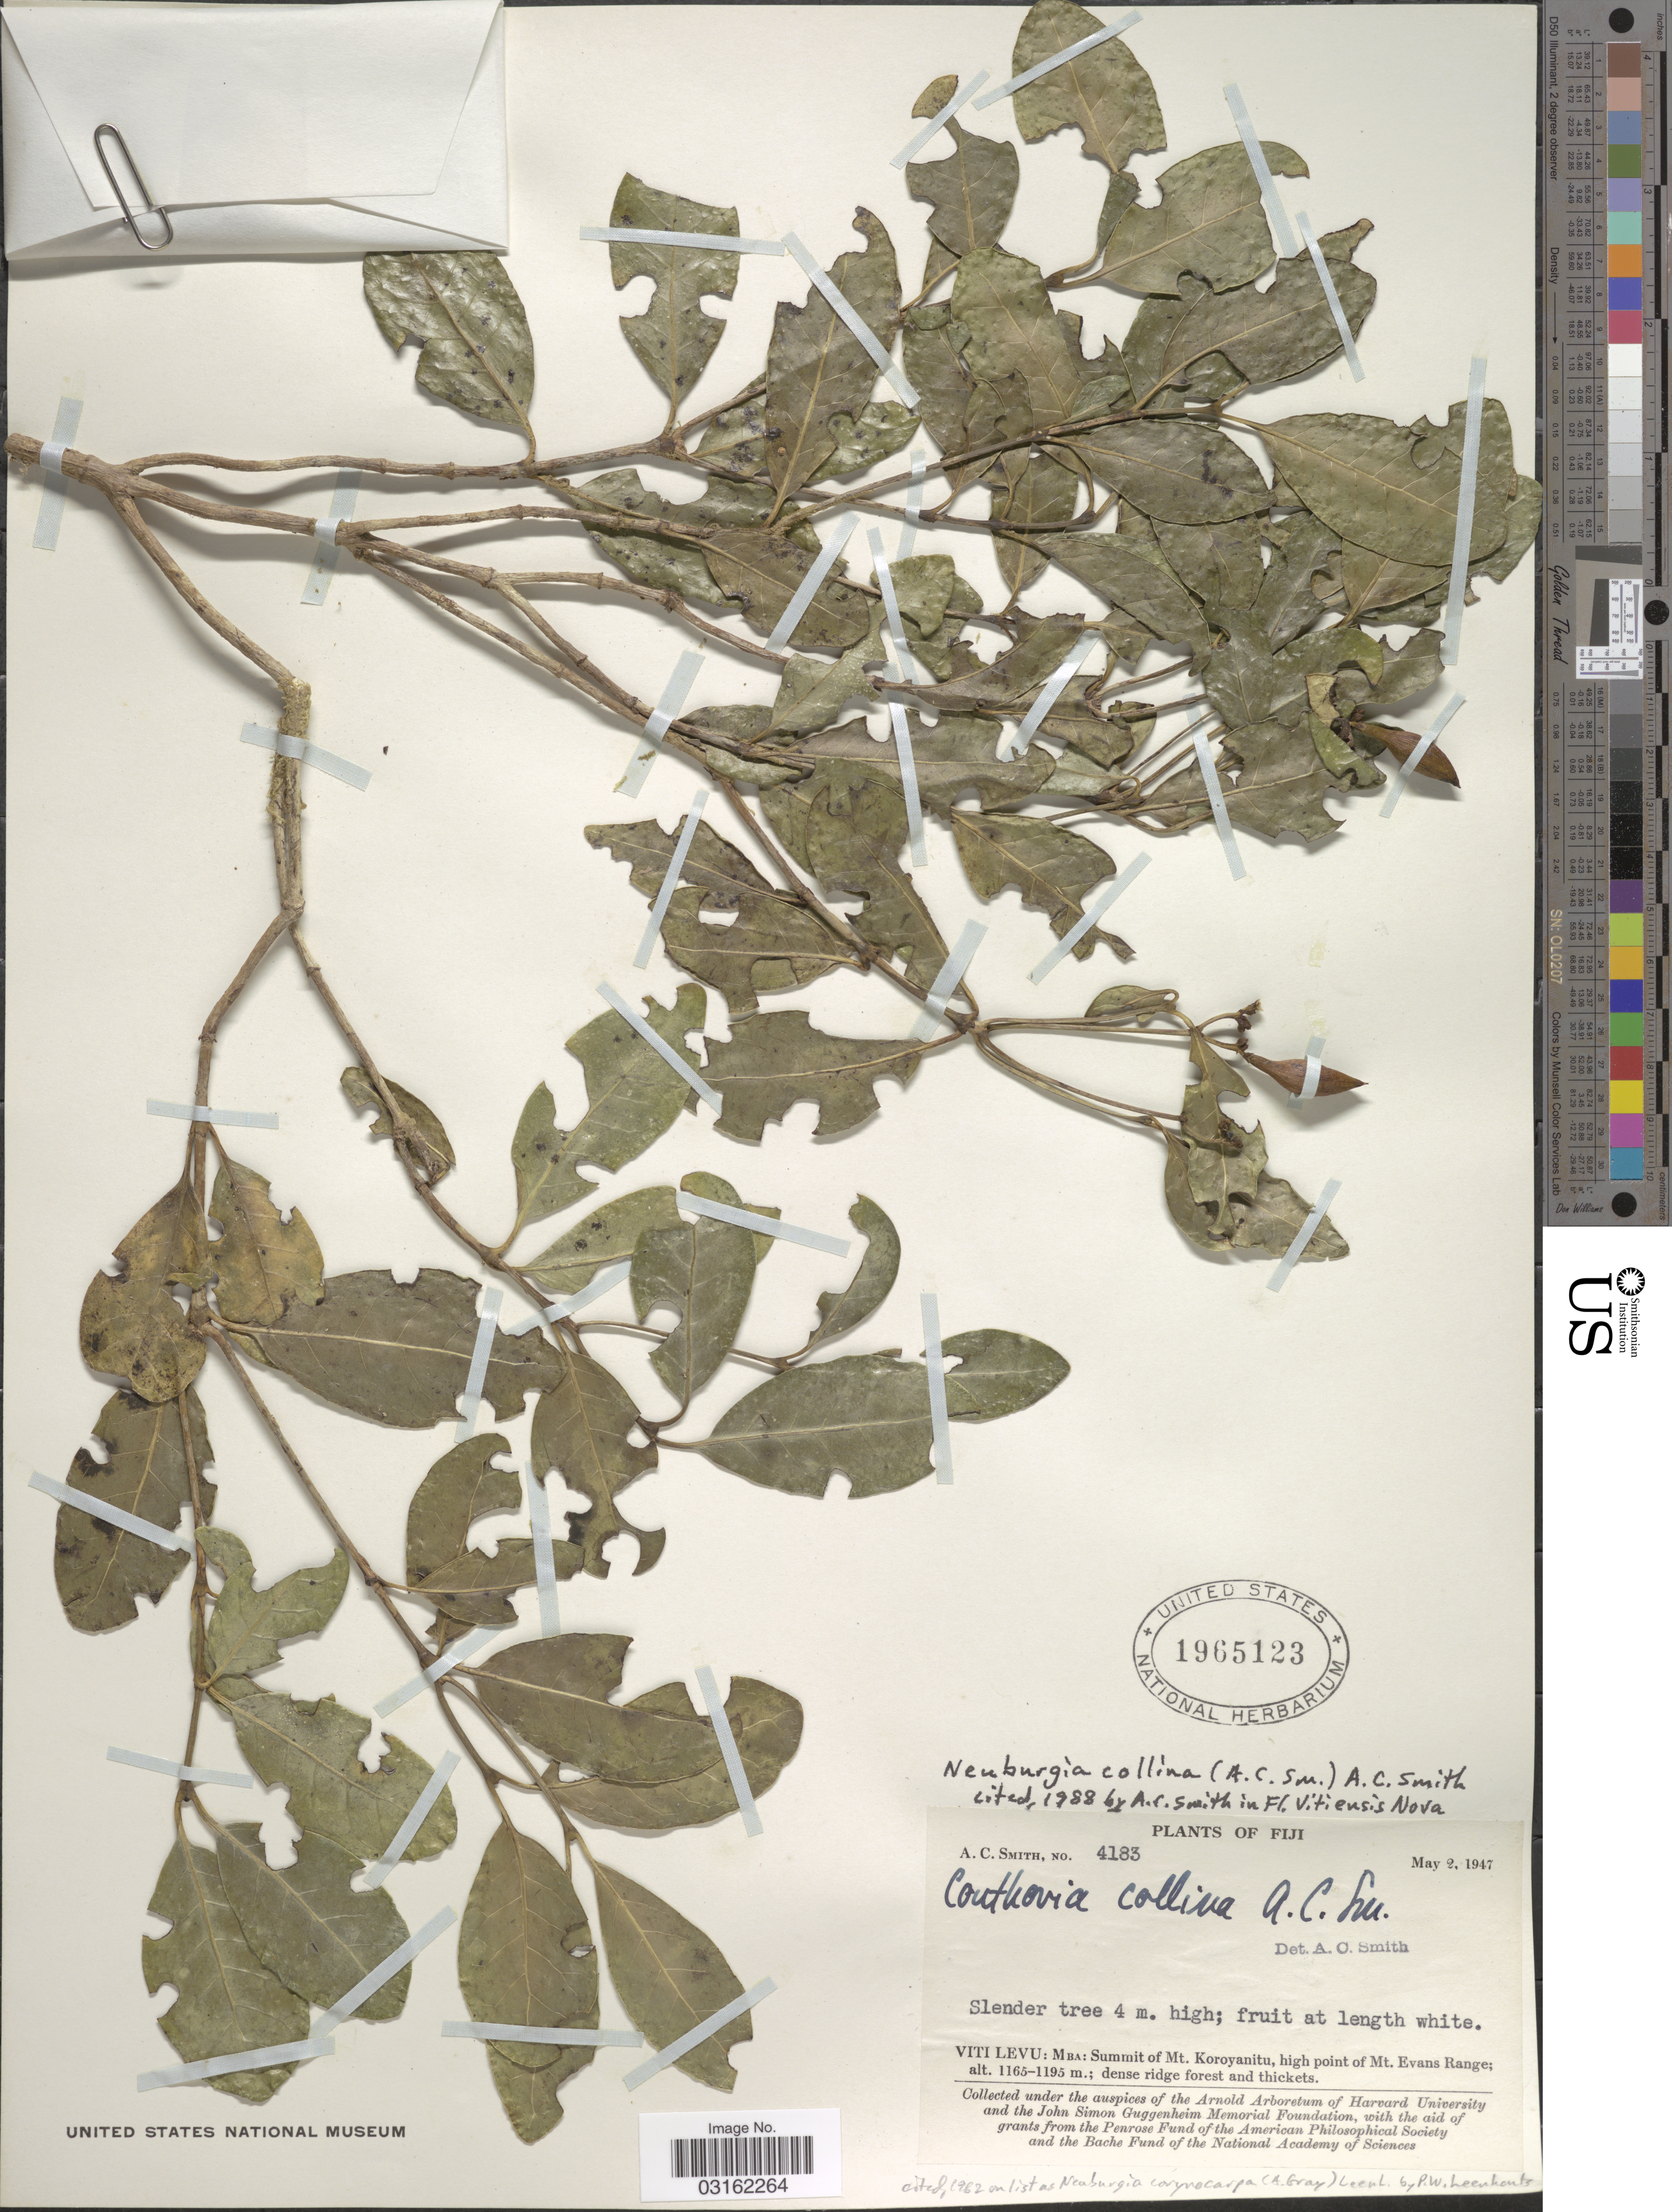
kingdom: Plantae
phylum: Tracheophyta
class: Magnoliopsida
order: Gentianales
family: Loganiaceae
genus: Neuburgia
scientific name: Neuburgia collina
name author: (A.C. Sm.) A.C. Sm.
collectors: A. C. Smith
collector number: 4183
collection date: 1947-05-02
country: Fiji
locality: Viti Levu: Mba: Summit of Mt. Koroyanitu, high point of Mt. Evans Range.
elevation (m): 1165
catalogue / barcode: US 1965123